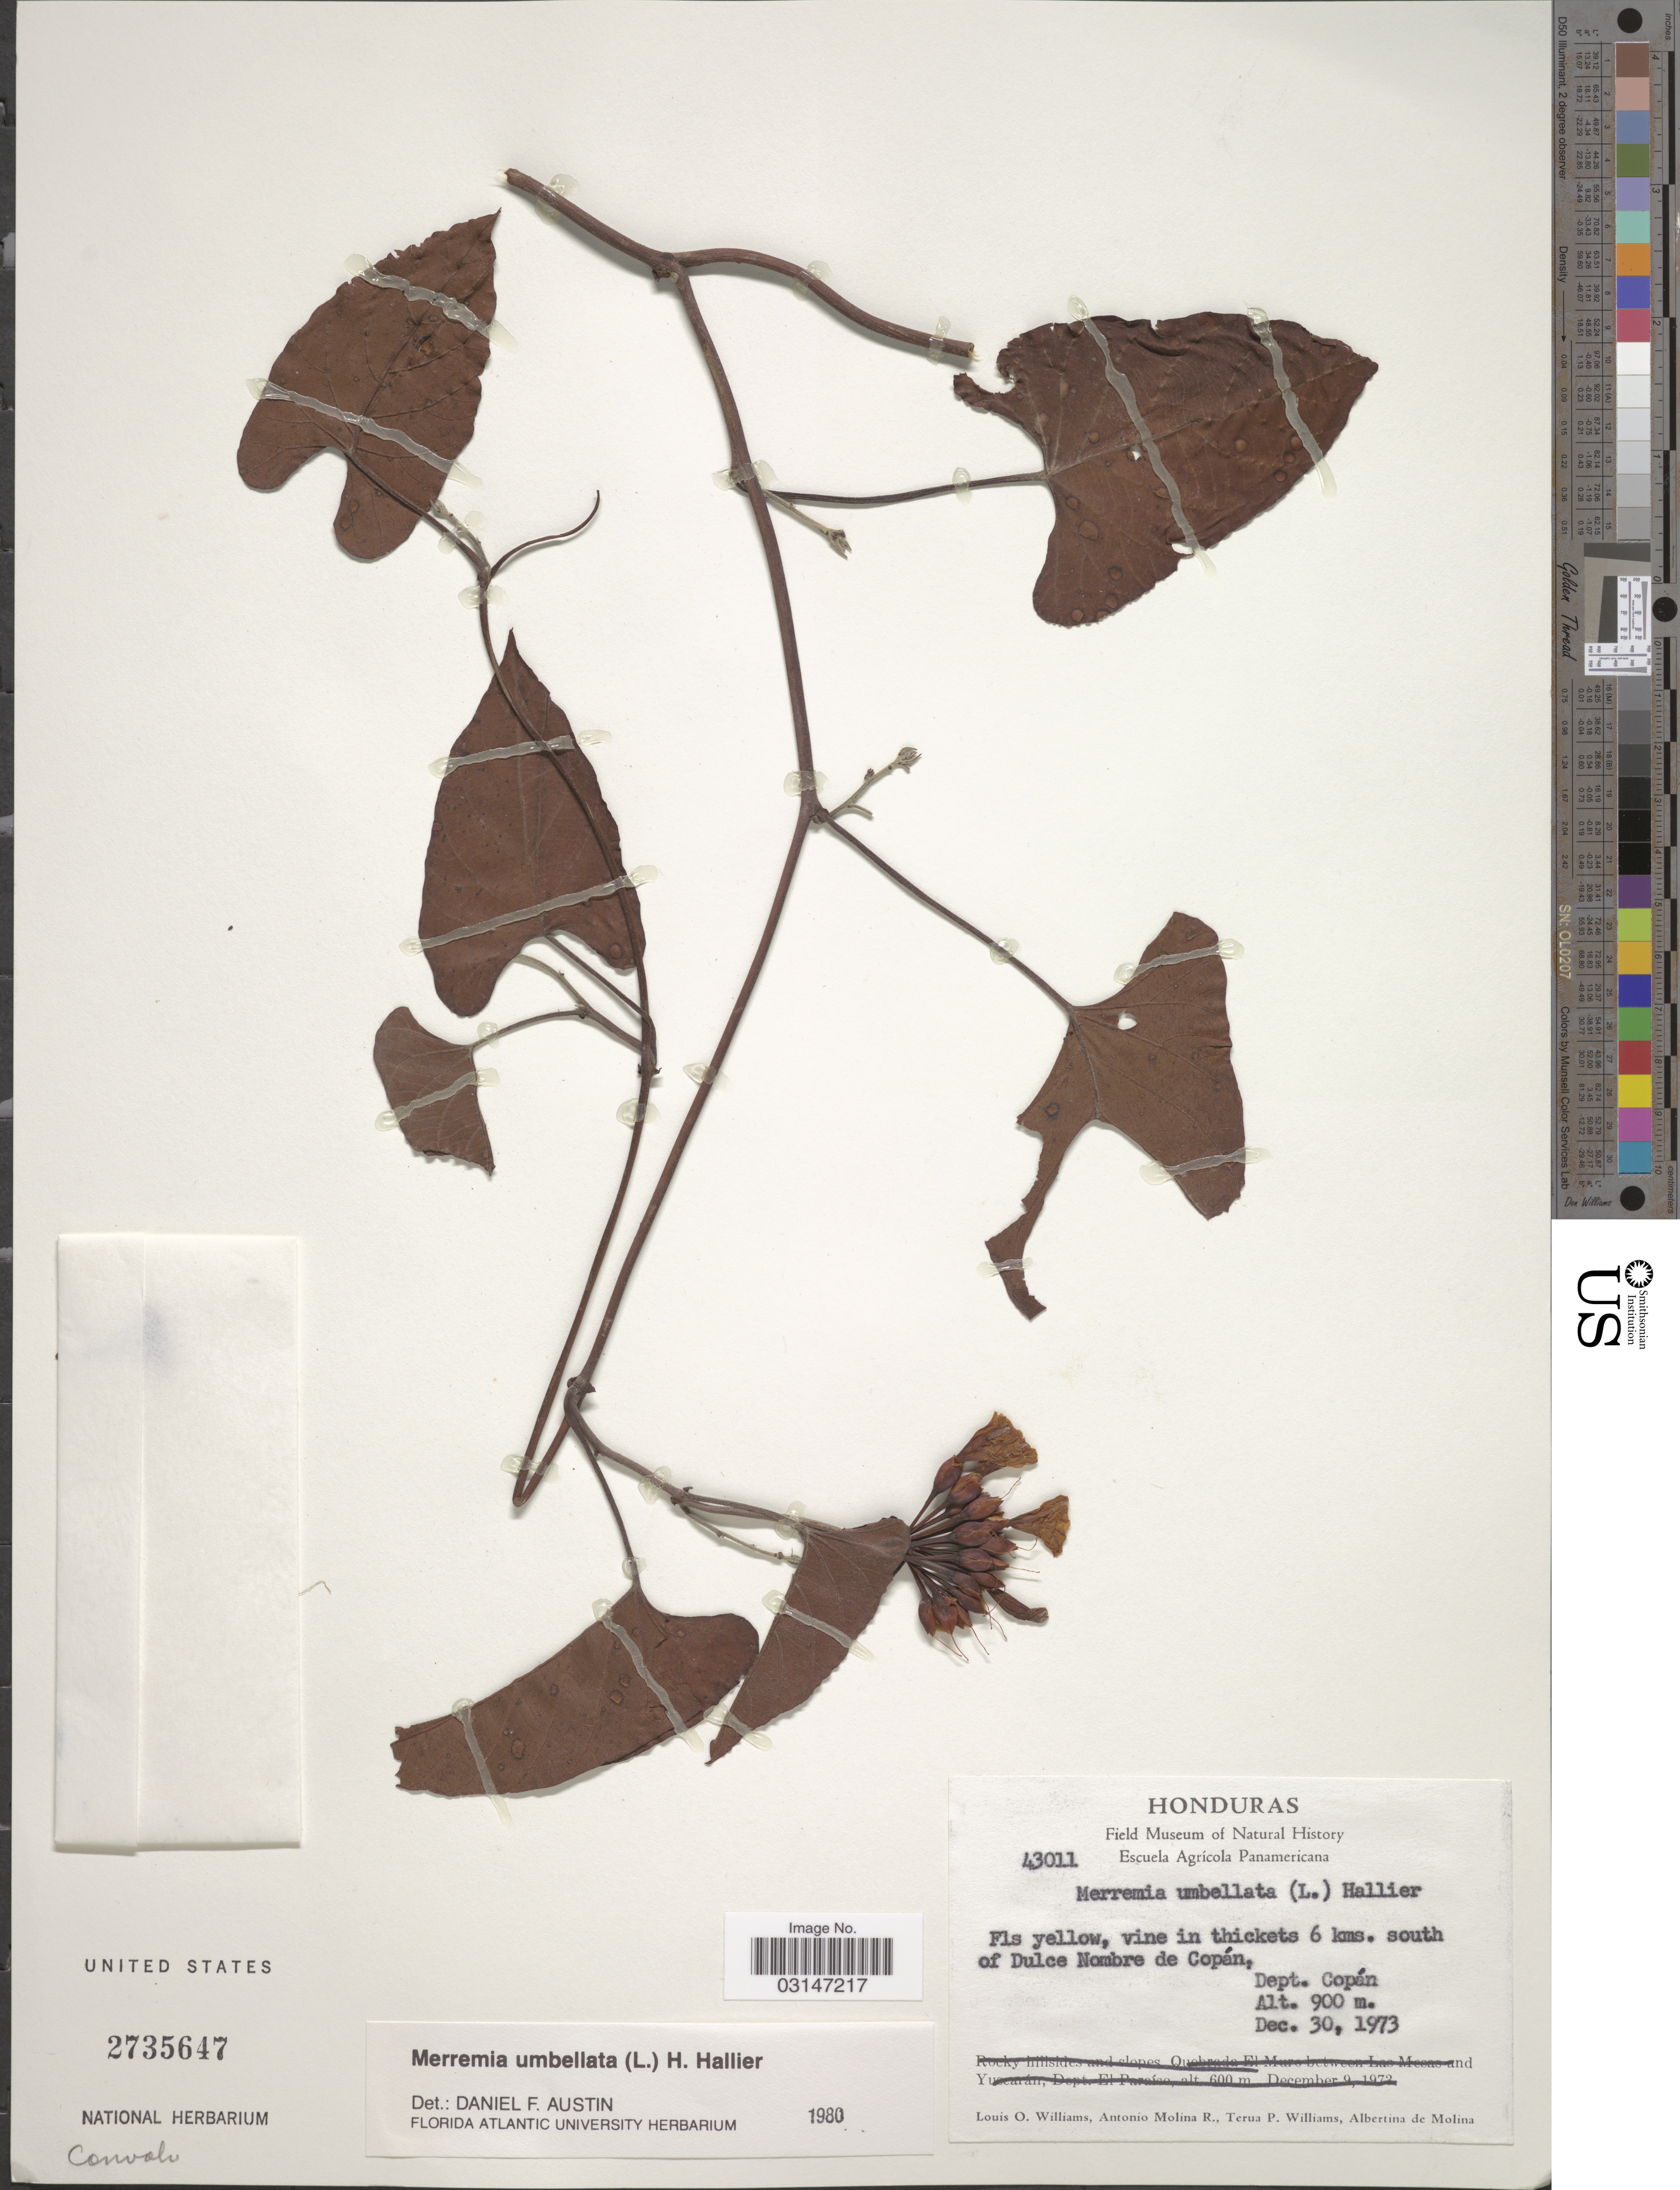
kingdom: Plantae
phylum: Tracheophyta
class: Magnoliopsida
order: Solanales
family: Convolvulaceae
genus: Camonea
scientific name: Camonea umbellata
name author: (L.) A. R. Simões & Staples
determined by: Strong, Mark T., (BOT), Smithsonian Institution - National Museum of Natural History (UNITED STATES)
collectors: L. O. Williams, A. Molina R., T. Williams & A. R. Molina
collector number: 43011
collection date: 1973-12-30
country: Honduras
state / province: Copán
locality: Vine in thickets 6 kms. south of Dulce Nombre de Copán. Dept. Copán.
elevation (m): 900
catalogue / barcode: US 2735647